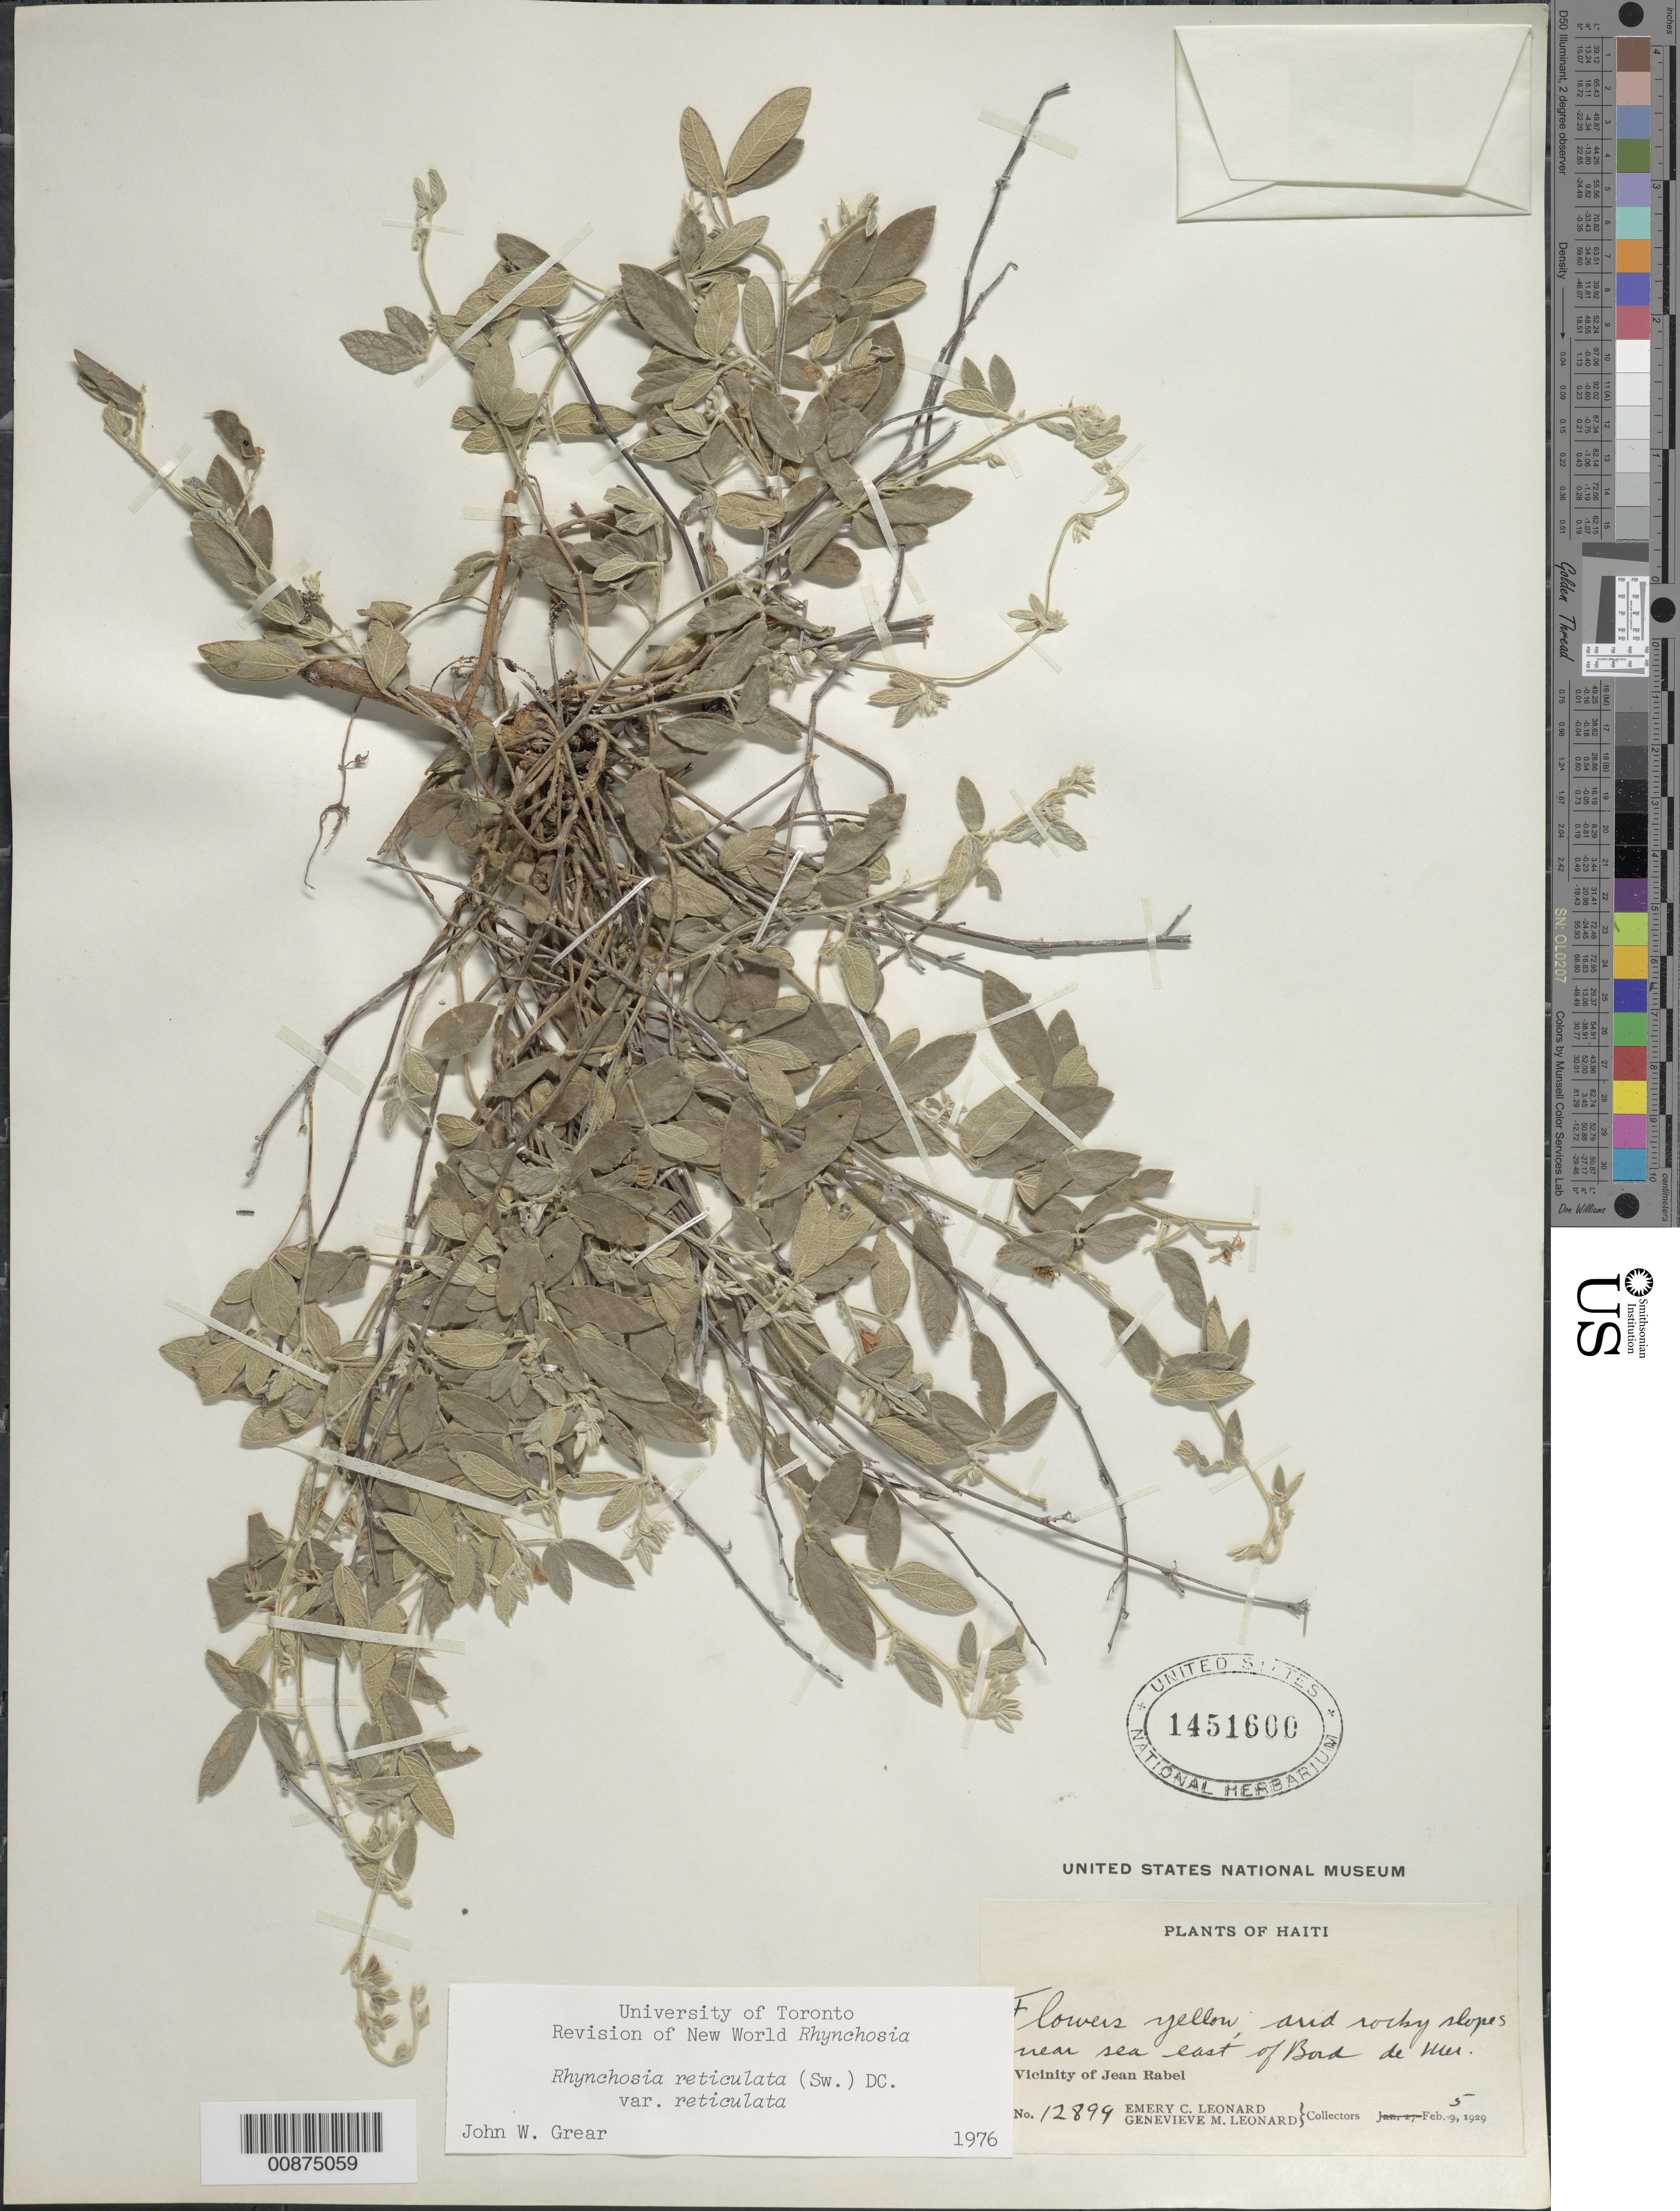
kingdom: Plantae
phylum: Tracheophyta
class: Magnoliopsida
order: Fabales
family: Fabaceae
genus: Rhynchosia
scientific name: Rhynchosia reticulata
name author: (Sw.) DC.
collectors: E. C. Leonard & G. M. Leonard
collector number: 12899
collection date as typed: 05 Feb 1929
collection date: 1929-02-05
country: Haiti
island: Hispaniola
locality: Vicinity of Jean Rabel. Near sea east of Bord du Mer.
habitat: Arid rocky slopes near sea.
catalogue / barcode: US 1451600